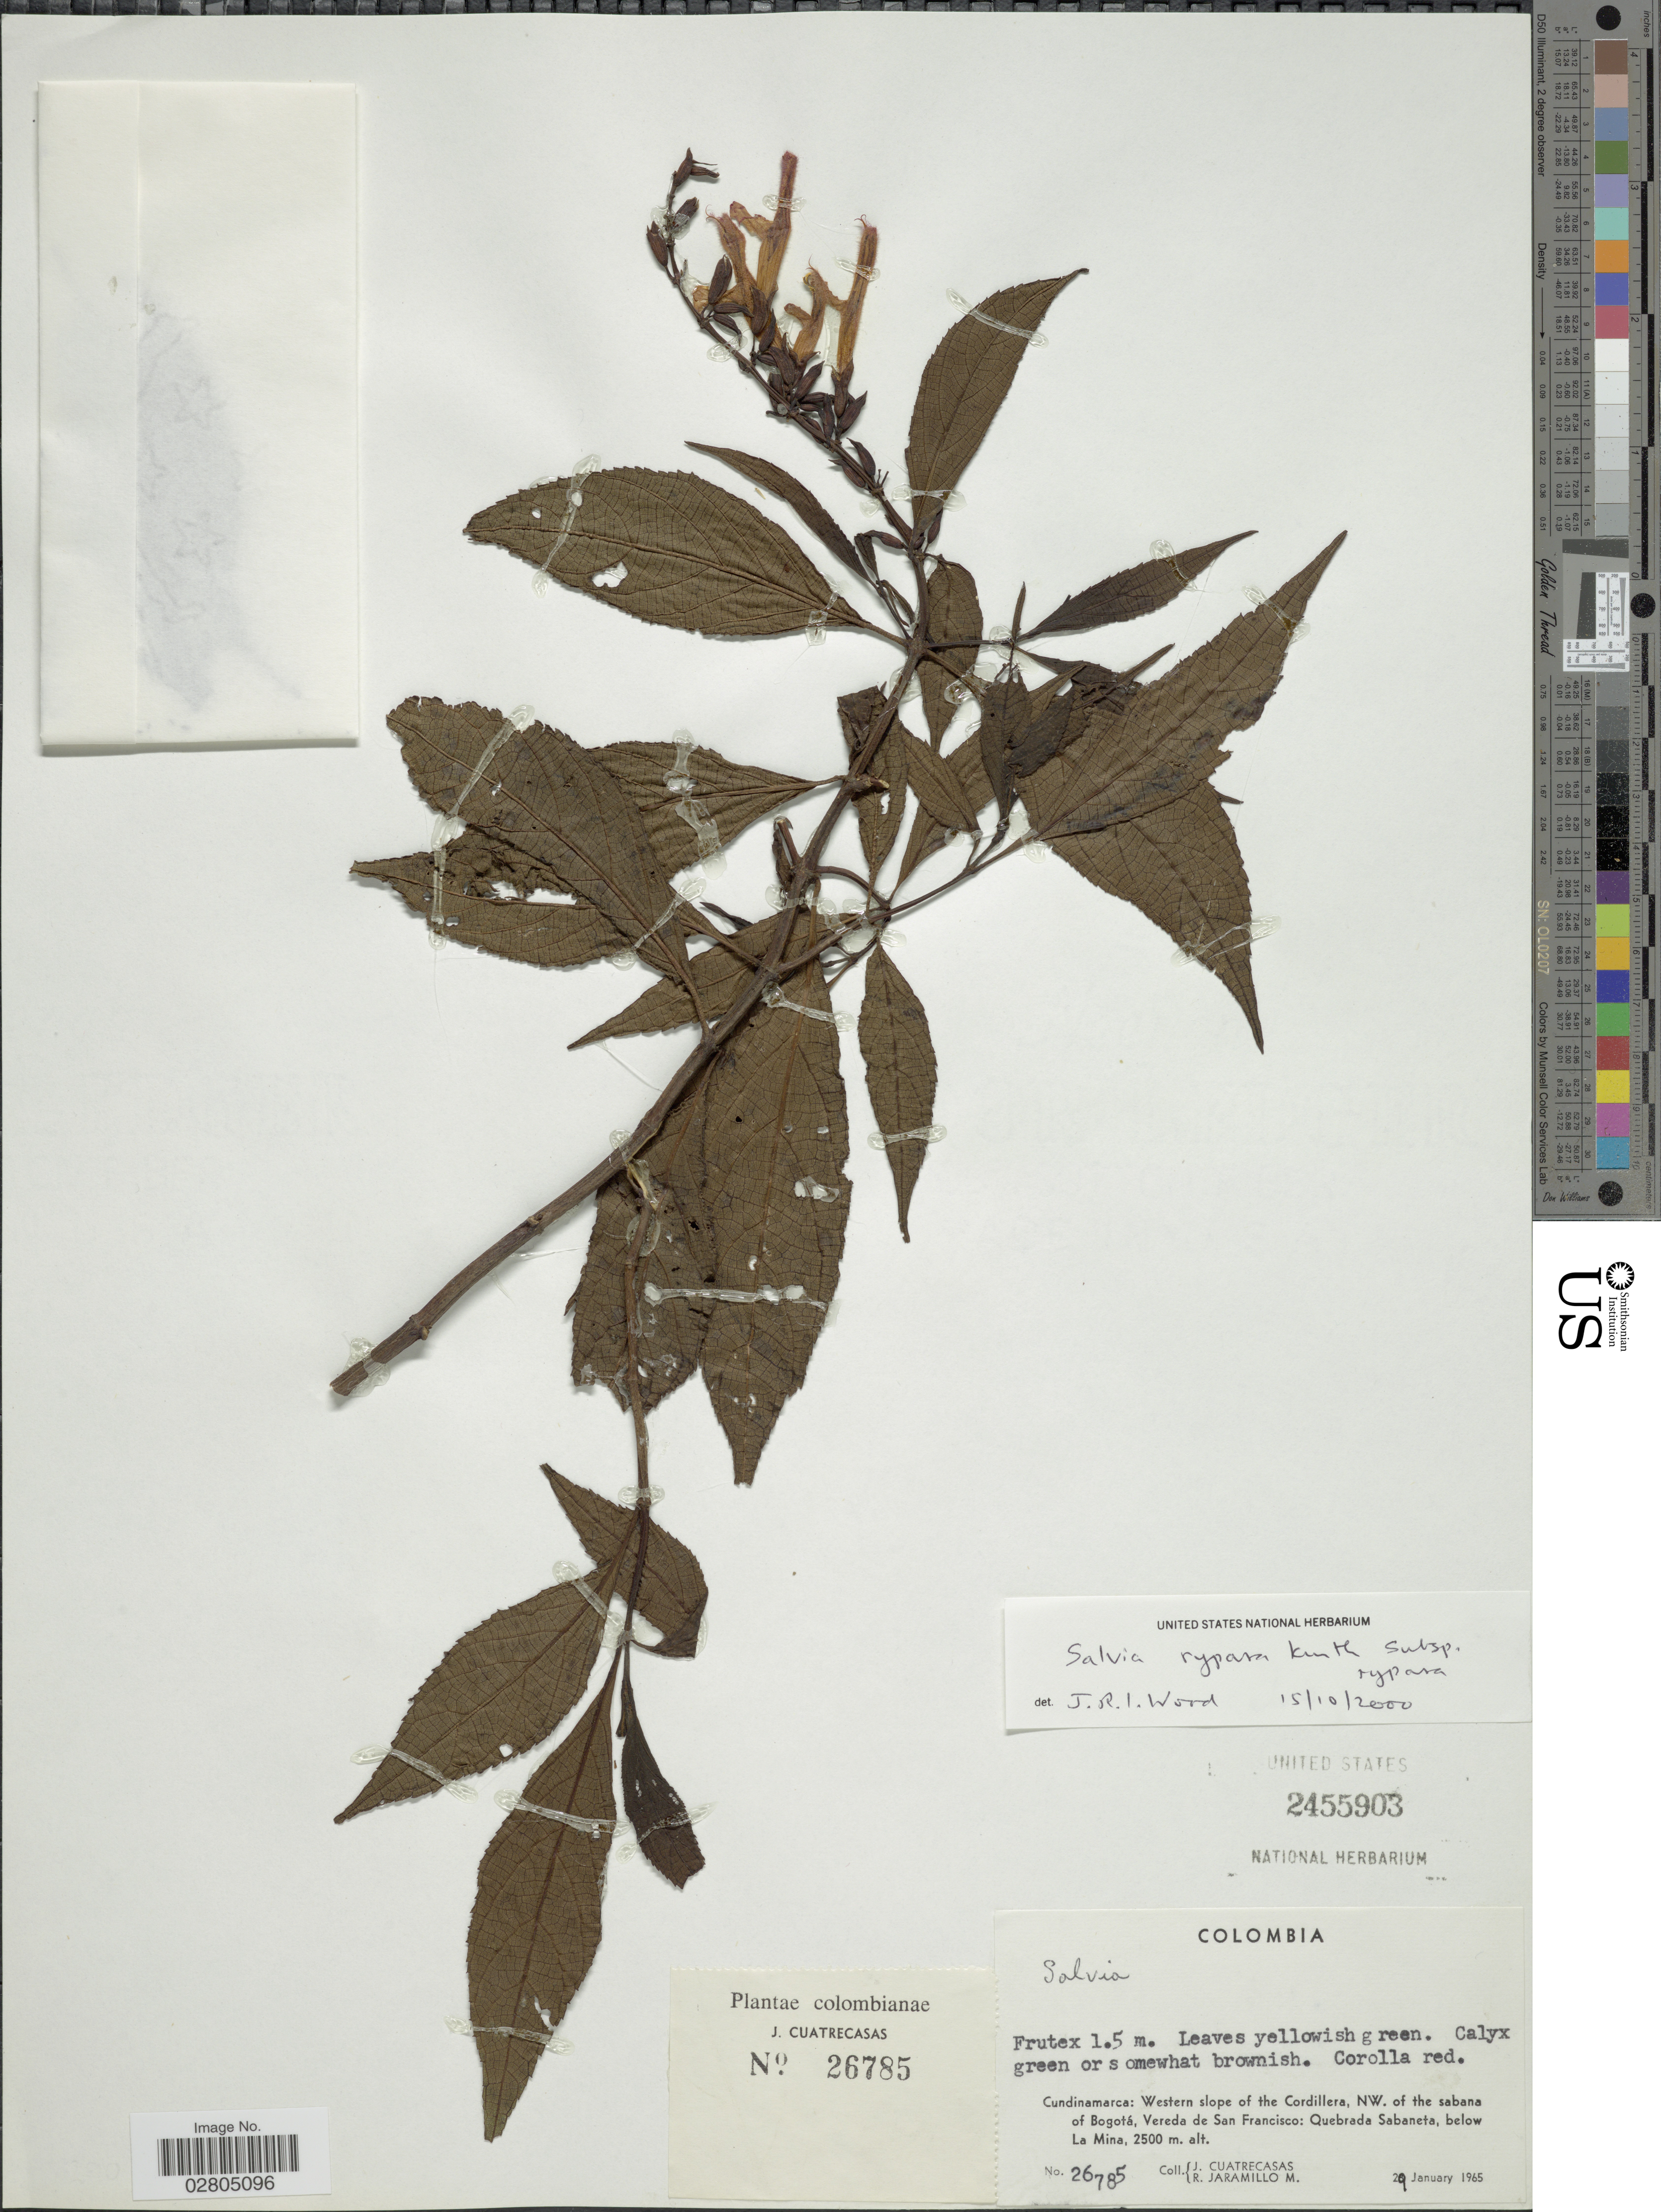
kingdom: Plantae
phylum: Tracheophyta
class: Magnoliopsida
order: Lamiales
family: Lamiaceae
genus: Salvia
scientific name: Salvia rusbyi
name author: Britton ex Rusby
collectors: J. Cuatrecasas & R. Jaramillo M.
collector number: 26785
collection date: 1965-01-29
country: Colombia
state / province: Cundinamarca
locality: Western slope of the Cordillera, NW. of the sabana of Bogotá, Vereda de San Francisco, Quebrada Sabaneta, below La Mina.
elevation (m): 2500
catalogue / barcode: US 2455903